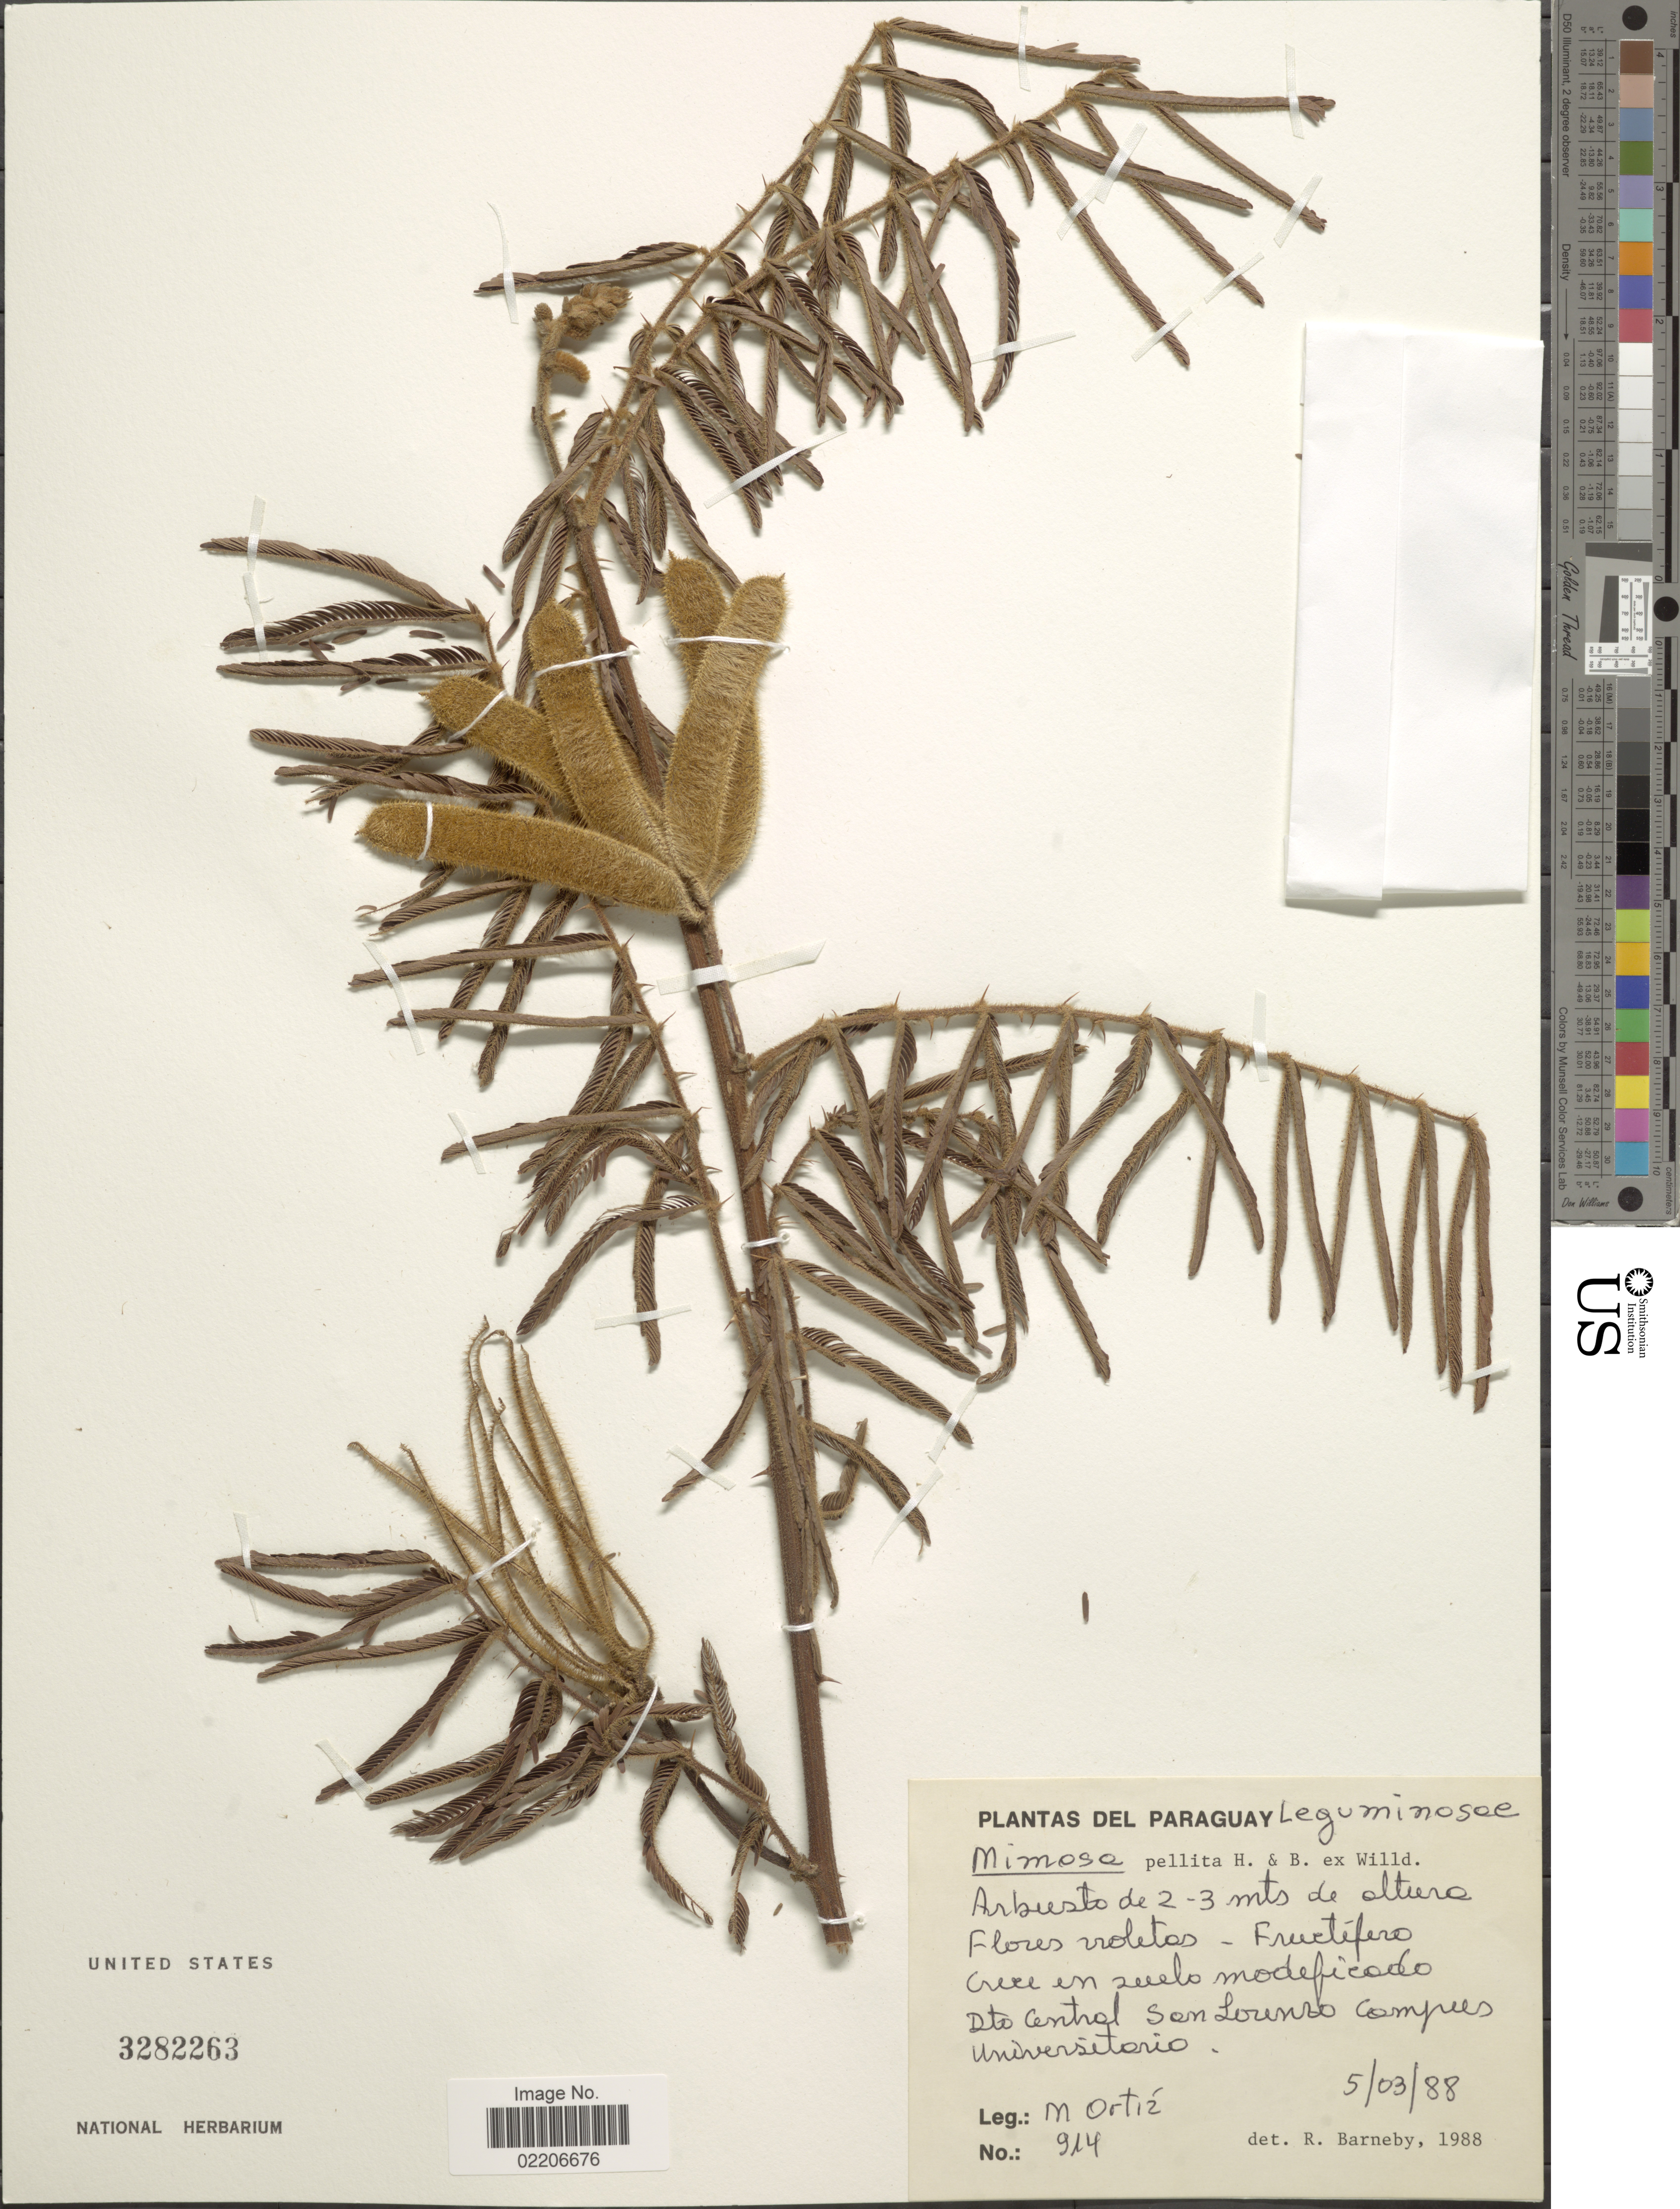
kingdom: Plantae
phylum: Tracheophyta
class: Magnoliopsida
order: Fabales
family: Fabaceae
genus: Mimosa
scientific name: Mimosa pellita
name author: Humb. & Bonpl. ex Willd.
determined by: Barneby, Rupert C., (NY)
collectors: M. Ortíz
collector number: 914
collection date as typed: Transcribed d/m/y: 5/3/88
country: Paraguay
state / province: Central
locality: Dto Central San Lorenzo campus Universitario.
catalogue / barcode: US 3282263